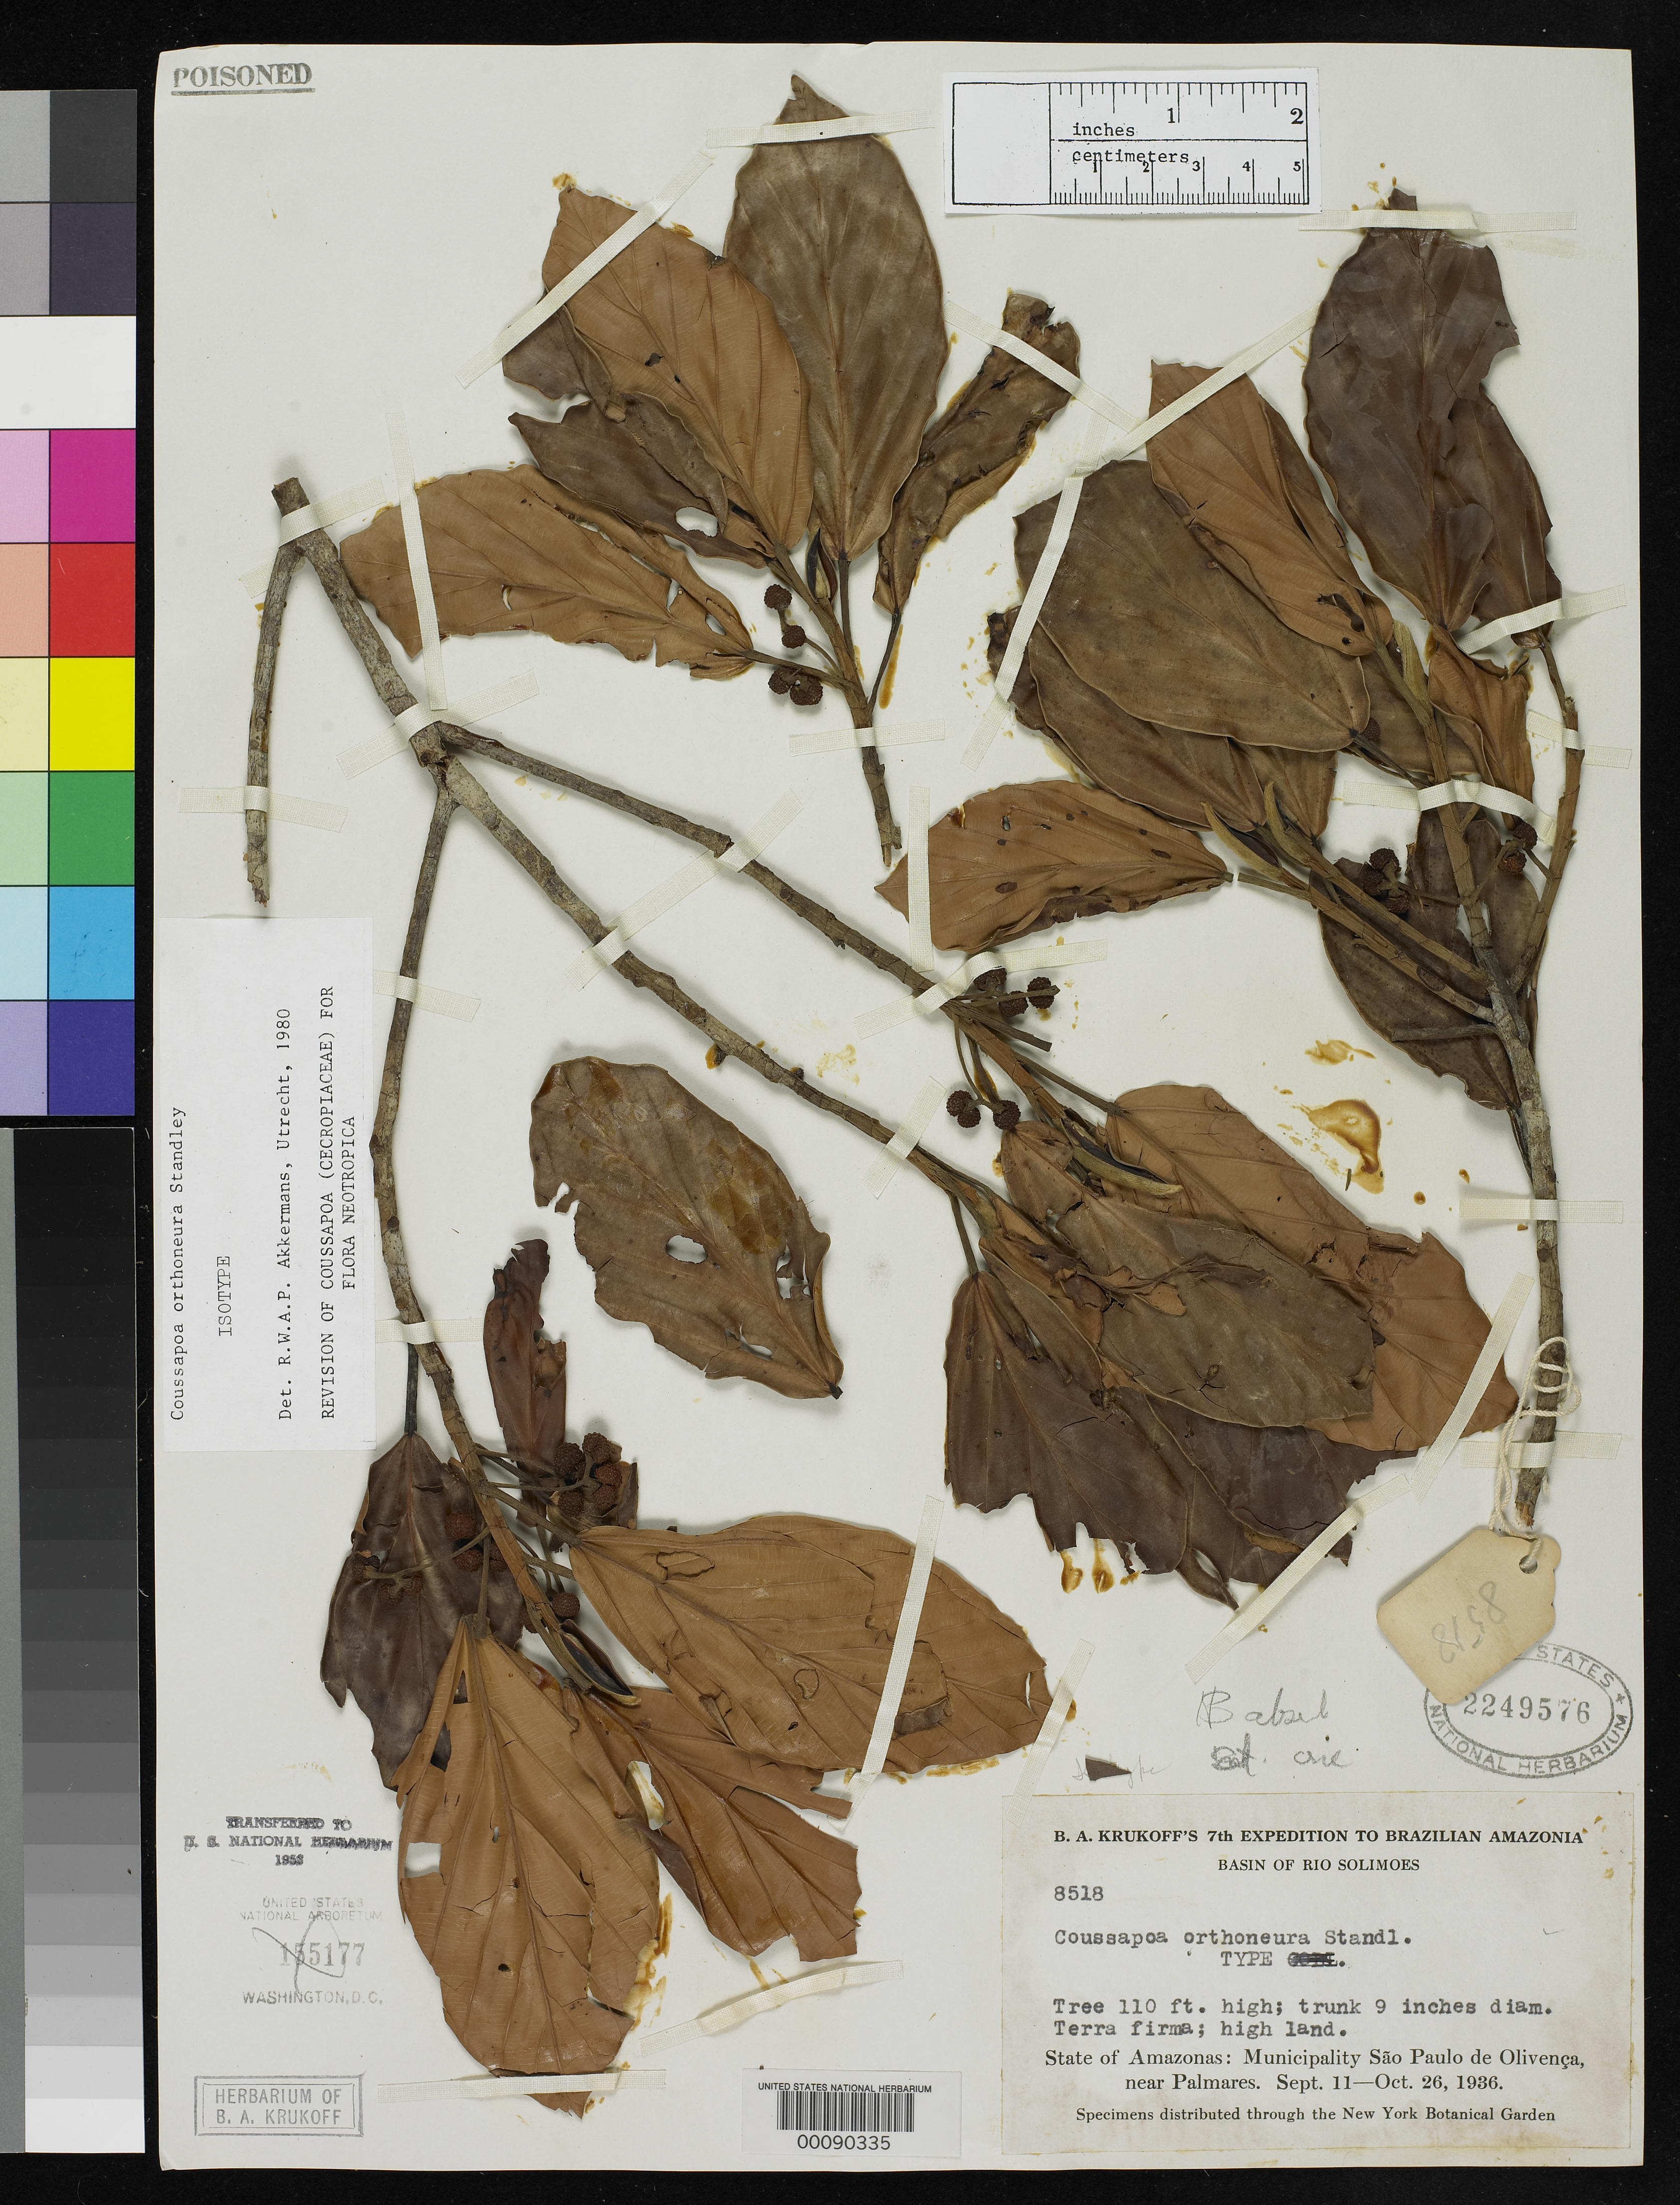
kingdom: Plantae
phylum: Tracheophyta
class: Magnoliopsida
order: Rosales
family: Urticaceae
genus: Coussapoa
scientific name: Coussapoa orthoneura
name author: Standl.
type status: Isotype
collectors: B. A. Krukoff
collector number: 8518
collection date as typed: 11 Sep 1936 to 26 Oct 1936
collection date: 1936-09-11/1936-10-26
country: Brazil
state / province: Amazonas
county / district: São Paulo de Olivença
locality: Near Palmares.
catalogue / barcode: US 2249576